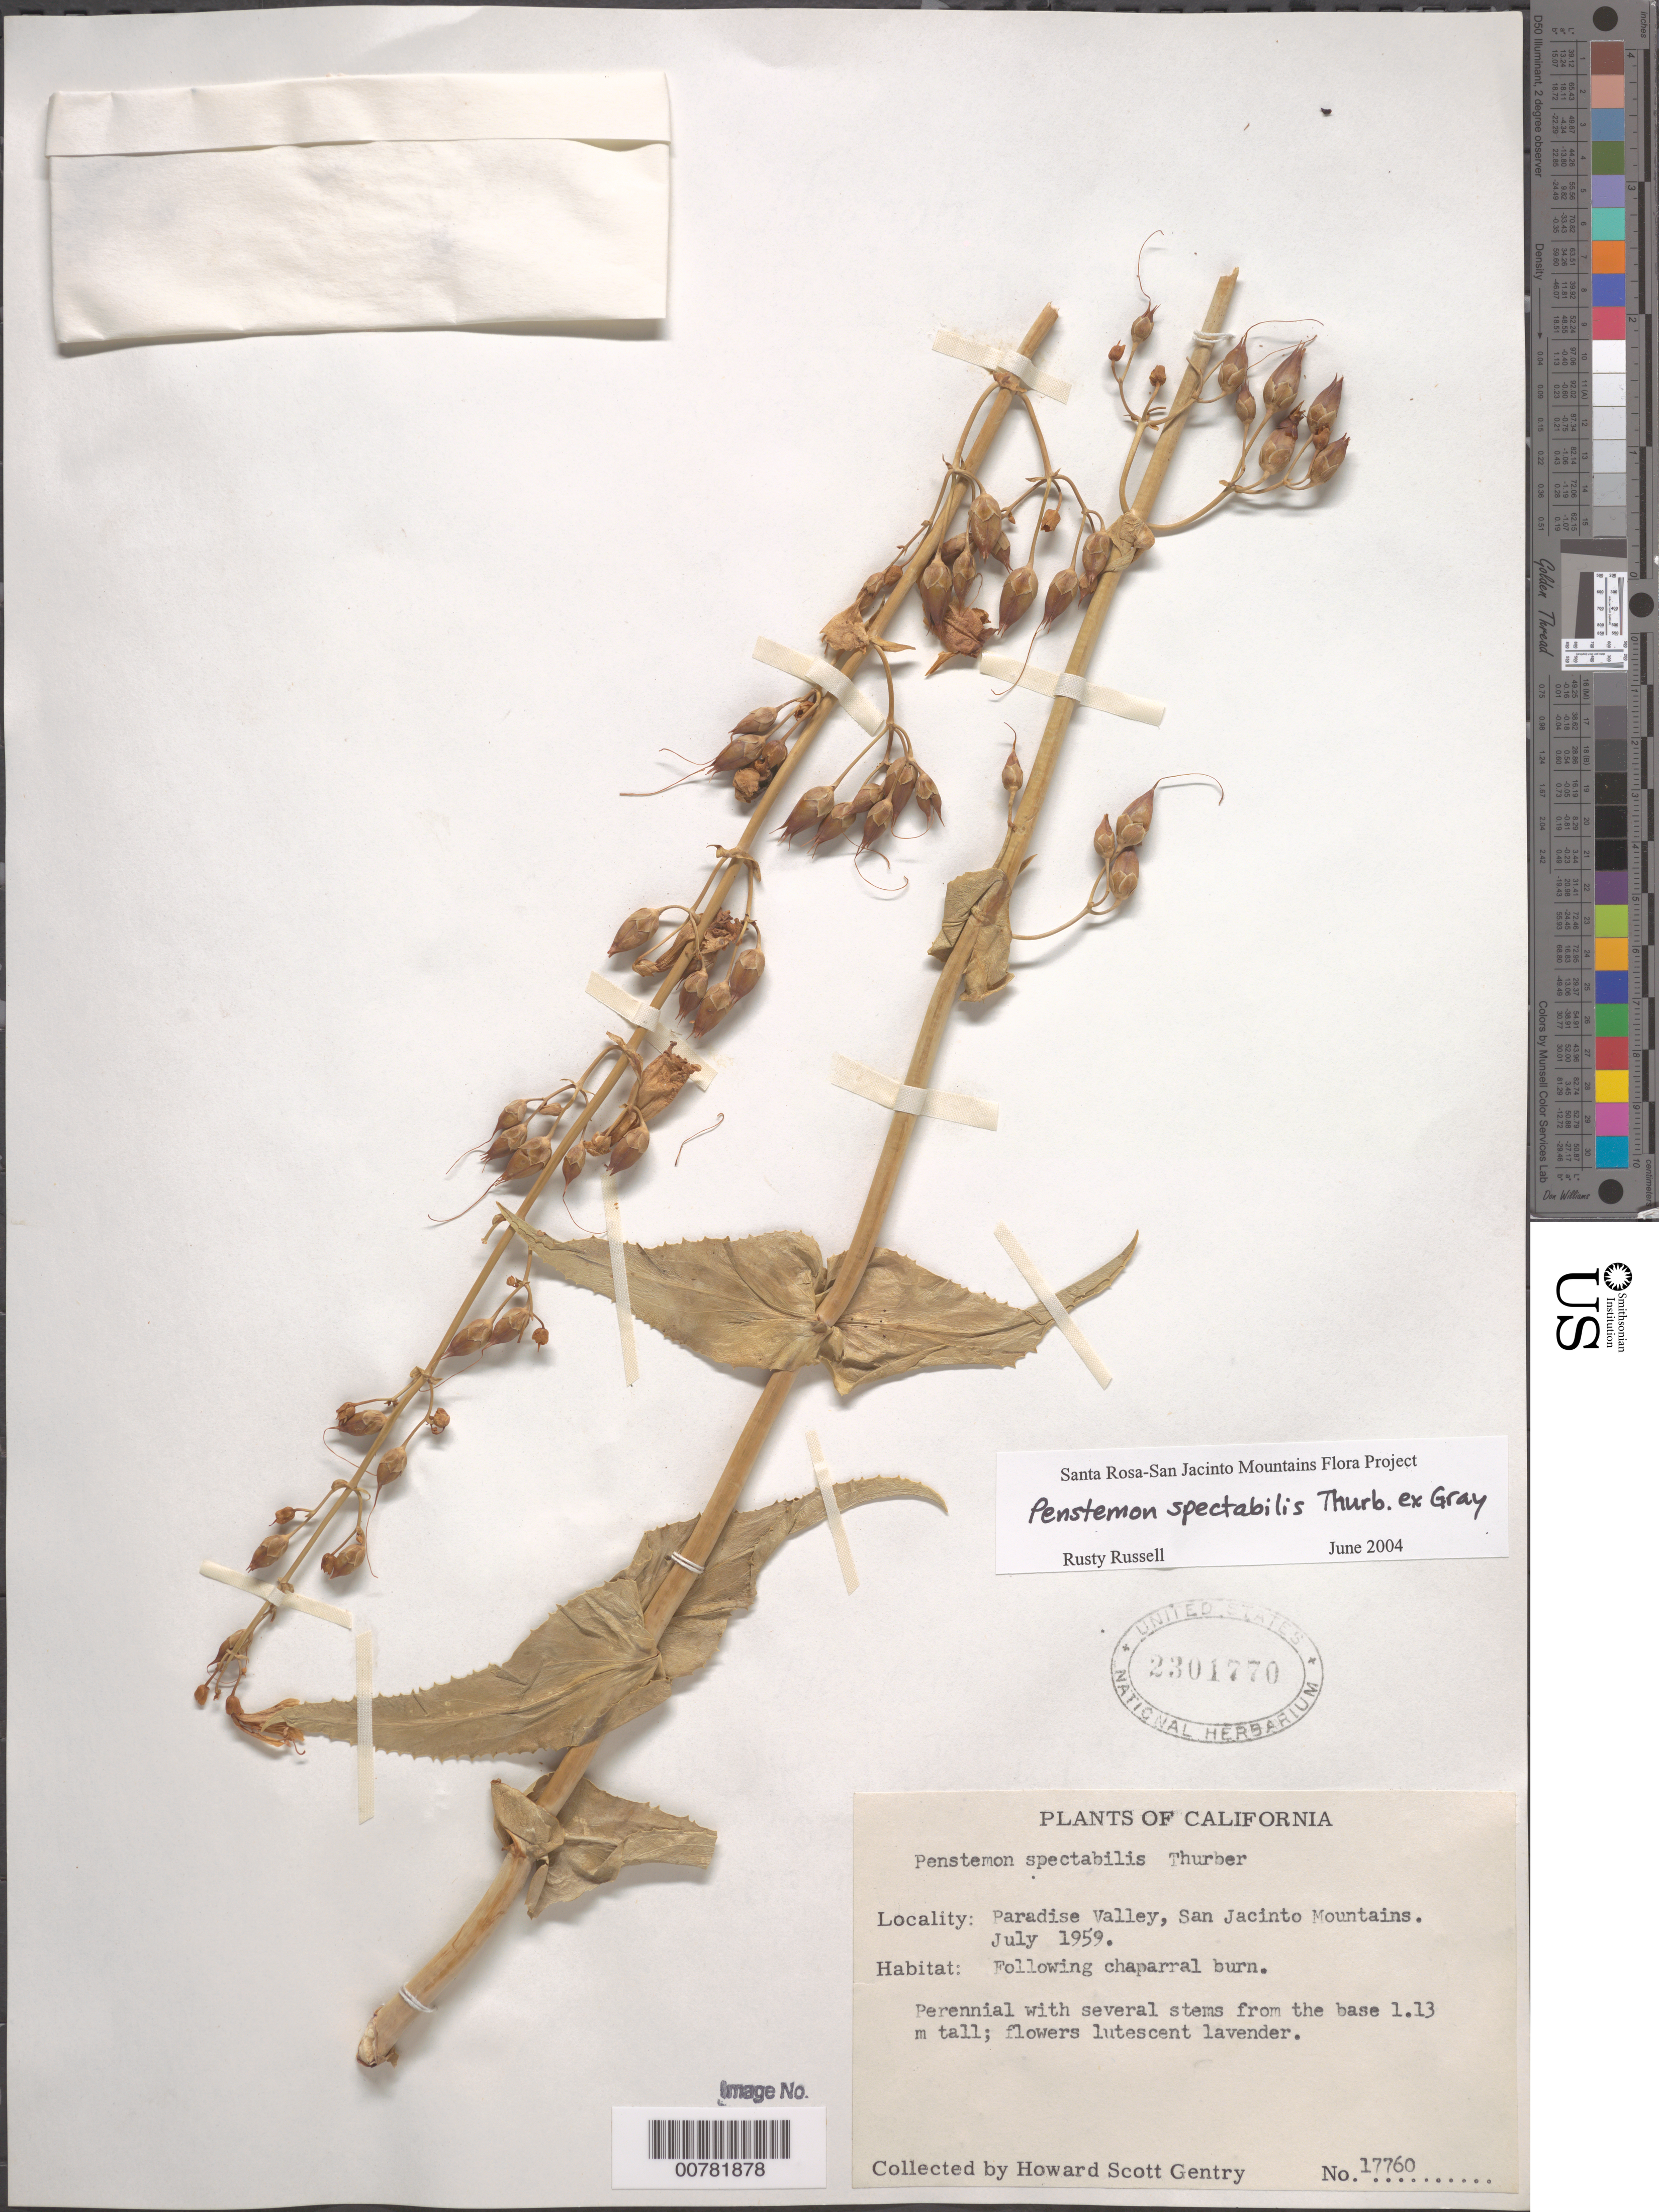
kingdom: Plantae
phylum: Tracheophyta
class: Magnoliopsida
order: Lamiales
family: Plantaginaceae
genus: Penstemon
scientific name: Penstemon spectabilis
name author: Thurb. ex Torr. & A. Gray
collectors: H. S. Gentry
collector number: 17760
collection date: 1959-07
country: United States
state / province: California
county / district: Riverside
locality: Paradise Valley, San Jacinto Mountains.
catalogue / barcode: US 2301770